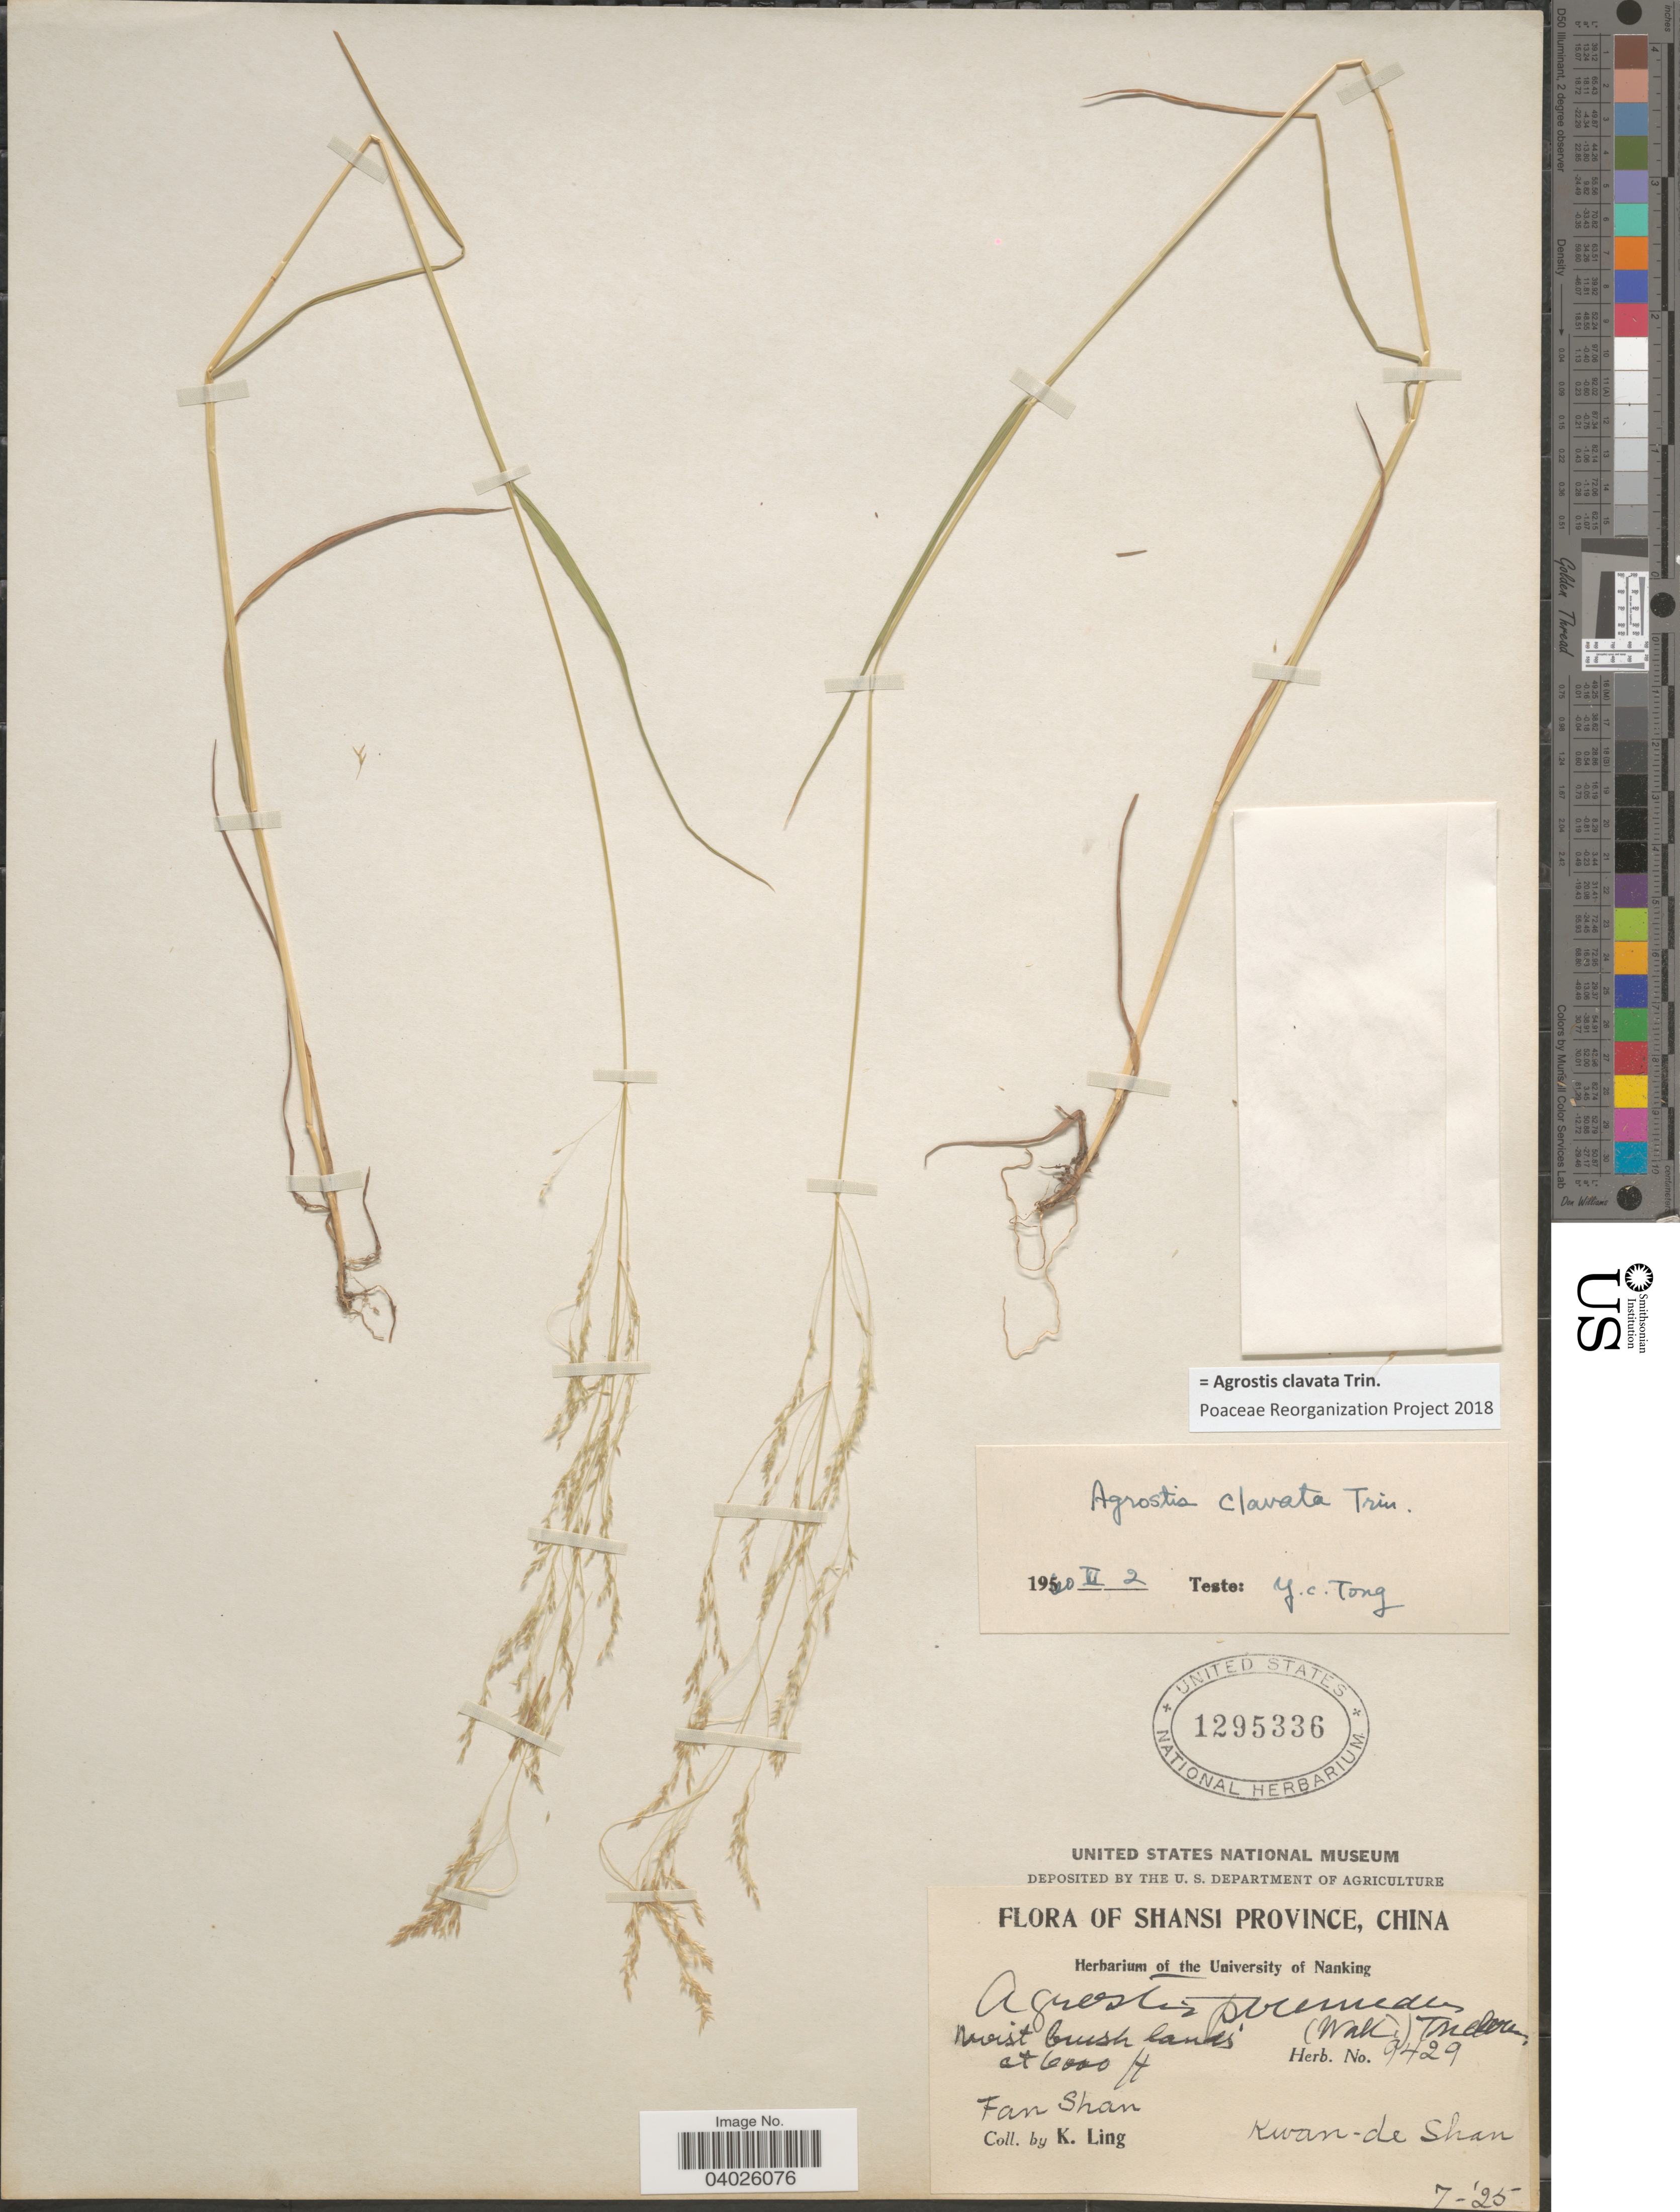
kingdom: Plantae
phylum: Tracheophyta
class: Liliopsida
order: Poales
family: Poaceae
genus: Agrostis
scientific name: Agrostis clavata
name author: Trin.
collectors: K. Ling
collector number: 9429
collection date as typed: Transcribed d/m/y: /7/25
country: China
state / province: Shanxi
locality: Shansi Province. Fan Shan. Kwan-de Shan.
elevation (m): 1829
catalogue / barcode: US 1295336